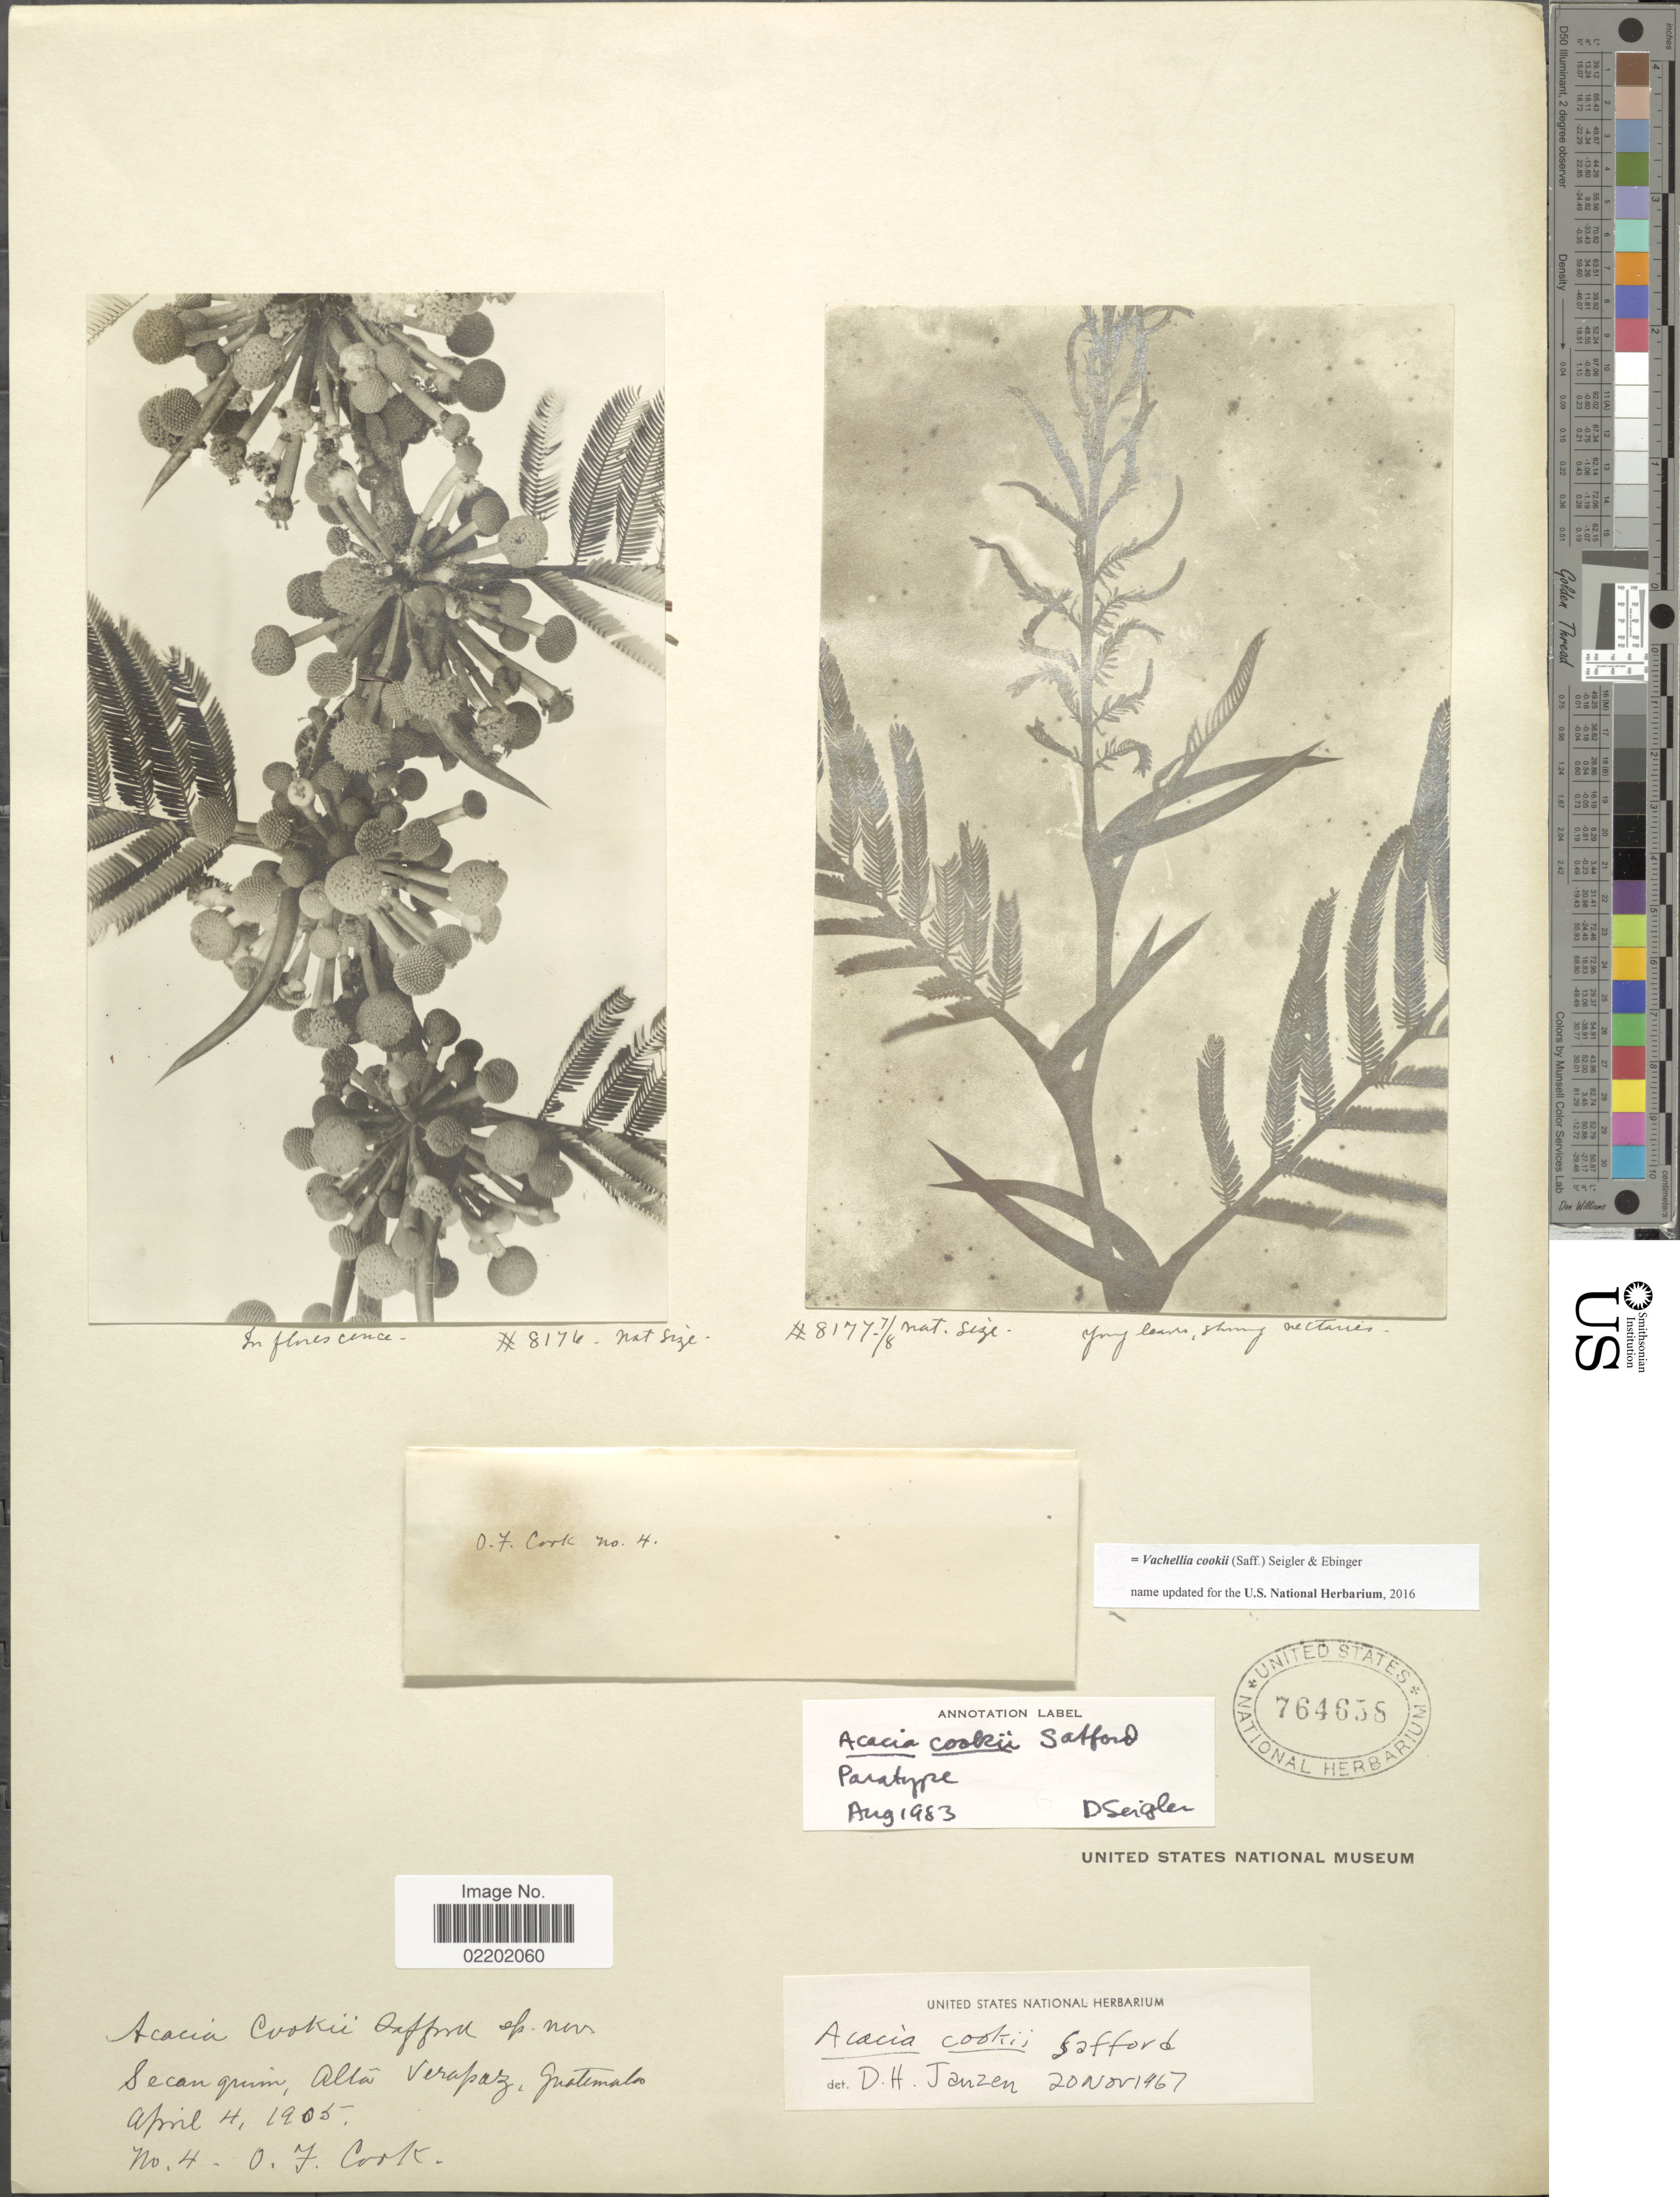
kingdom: Plantae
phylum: Tracheophyta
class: Magnoliopsida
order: Fabales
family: Fabaceae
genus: Vachellia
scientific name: Vachellia cookii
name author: (Saff.) Seigler & Ebinger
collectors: O. F. Cook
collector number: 4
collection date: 1905-04-04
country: Guatemala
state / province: Alta Verapaz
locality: Secanquim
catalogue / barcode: US 764658